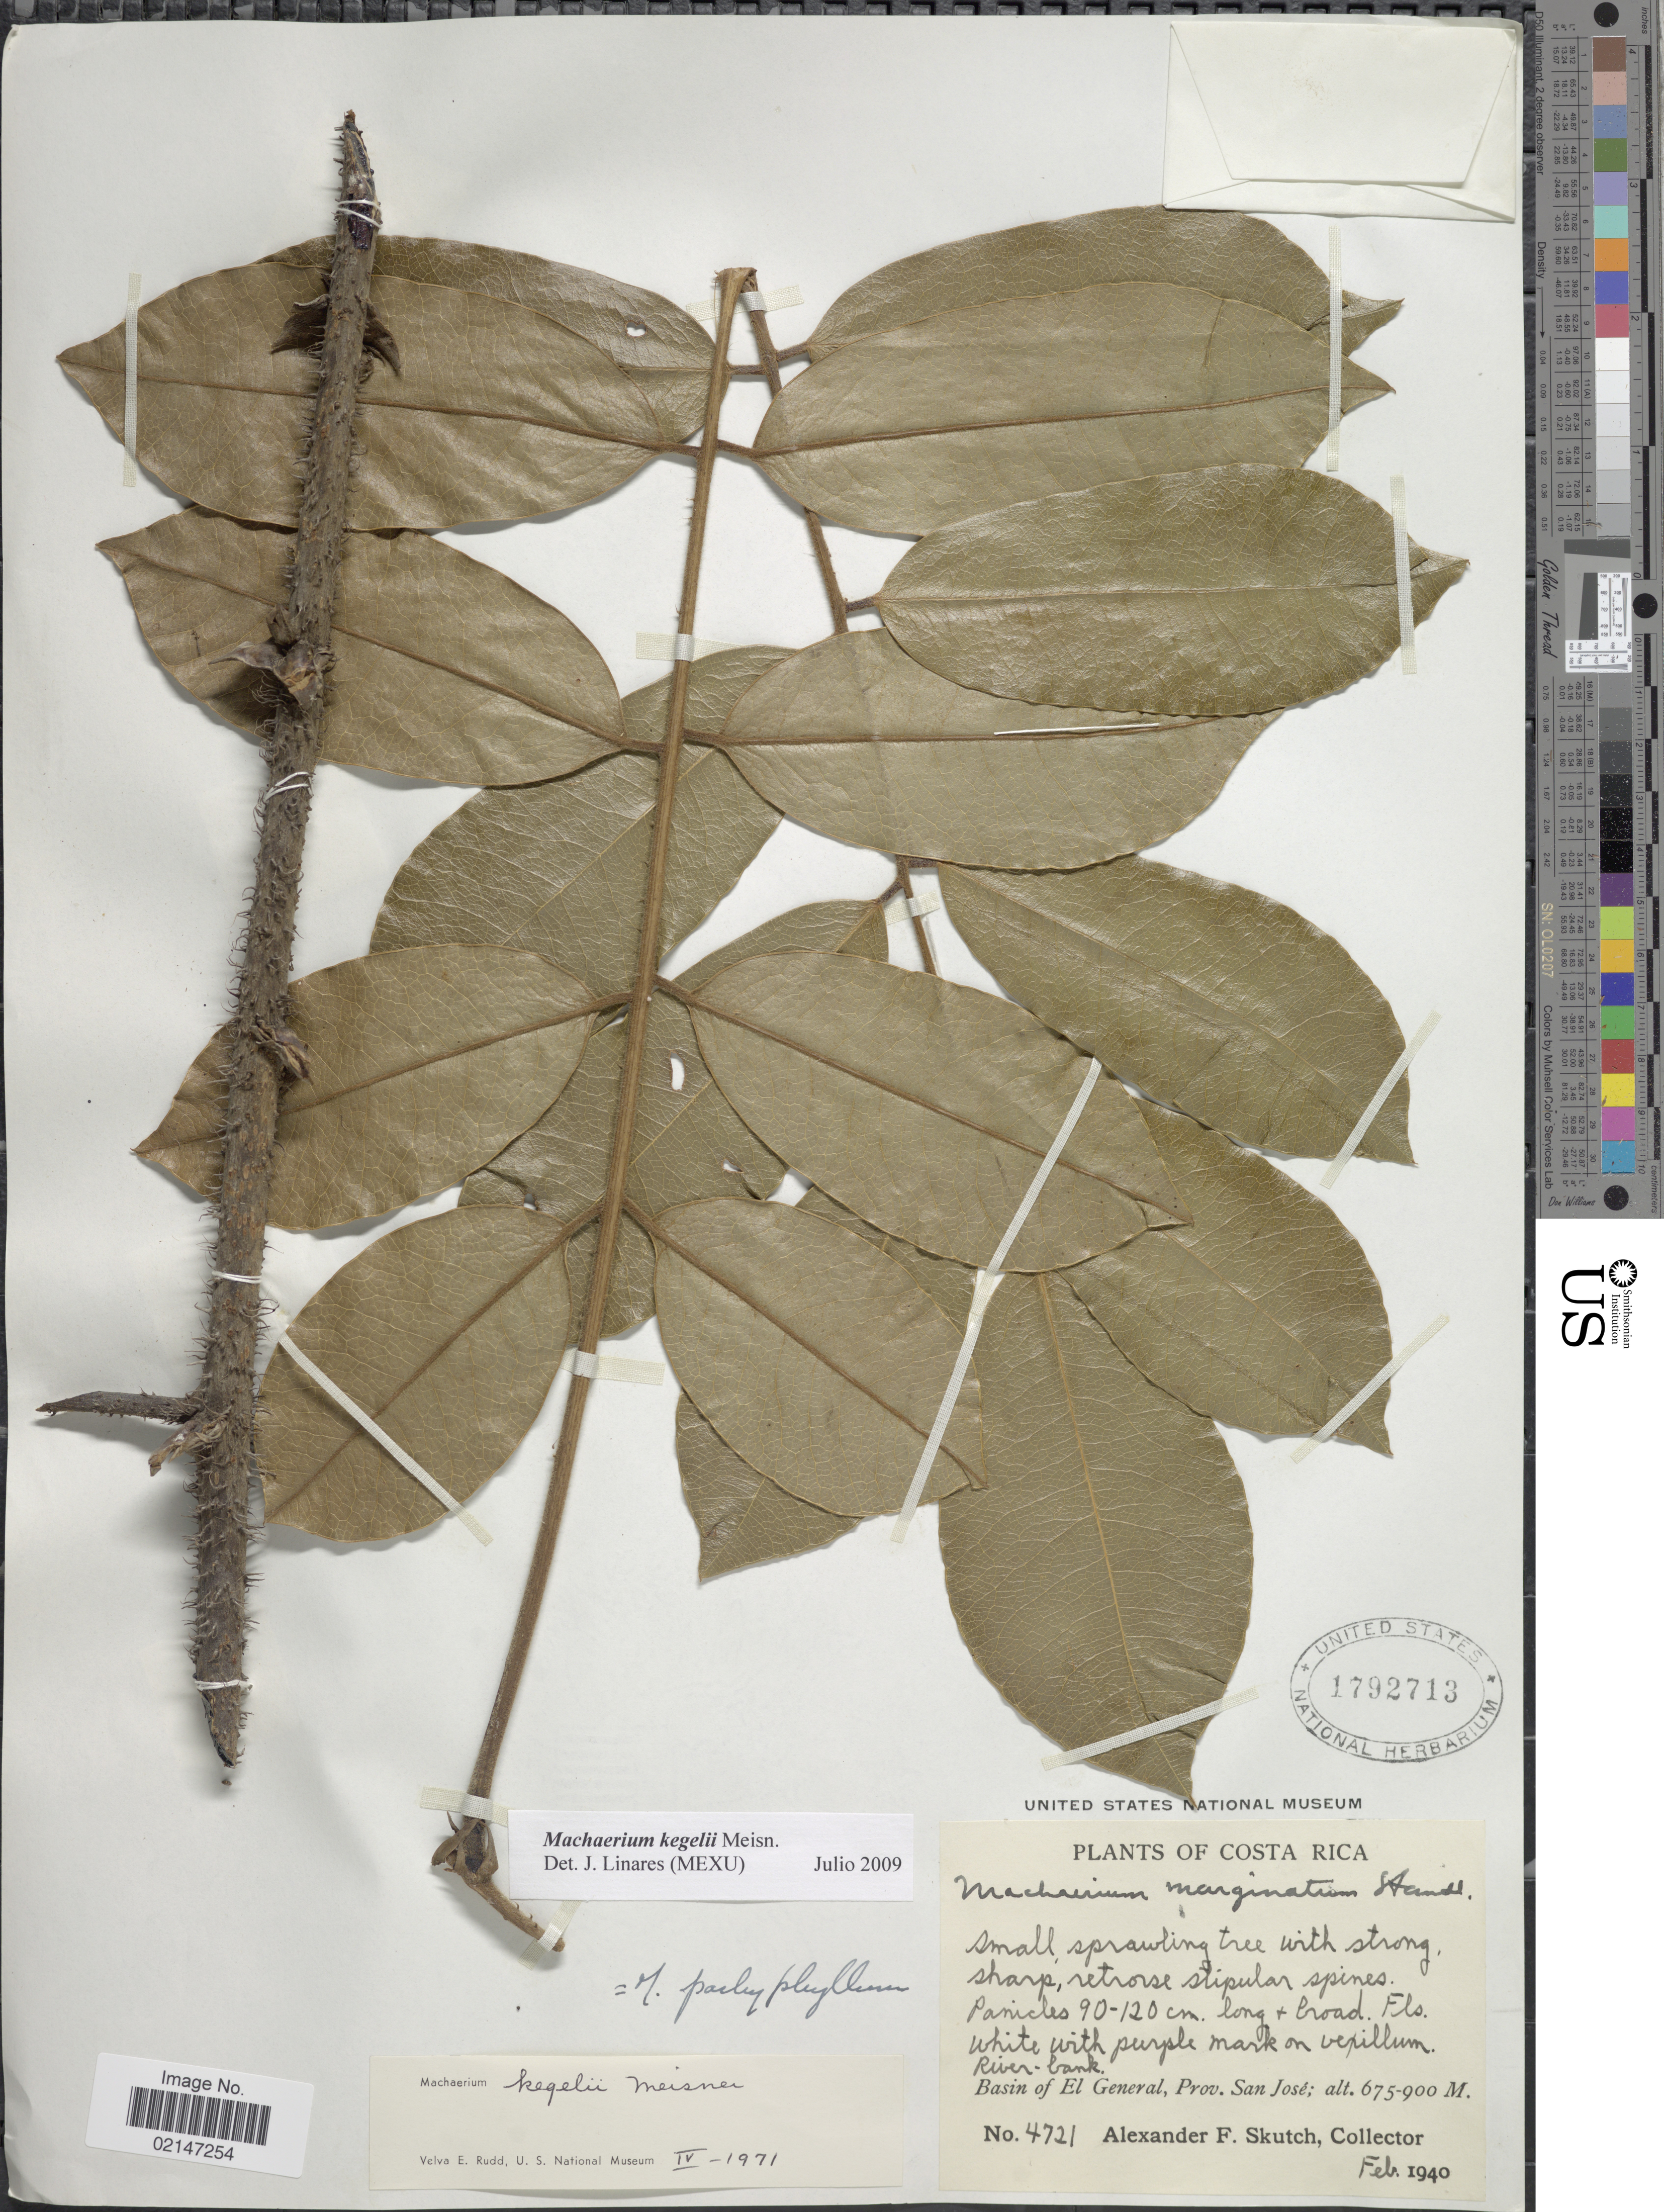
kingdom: Plantae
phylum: Tracheophyta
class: Magnoliopsida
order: Fabales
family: Fabaceae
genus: Machaerium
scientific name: Machaerium kegelii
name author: Meisn.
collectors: A. F. Skutch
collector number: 4721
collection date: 1940-02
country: Costa Rica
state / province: San José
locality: River-bank, Basin of El General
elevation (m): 675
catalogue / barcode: US 1792713